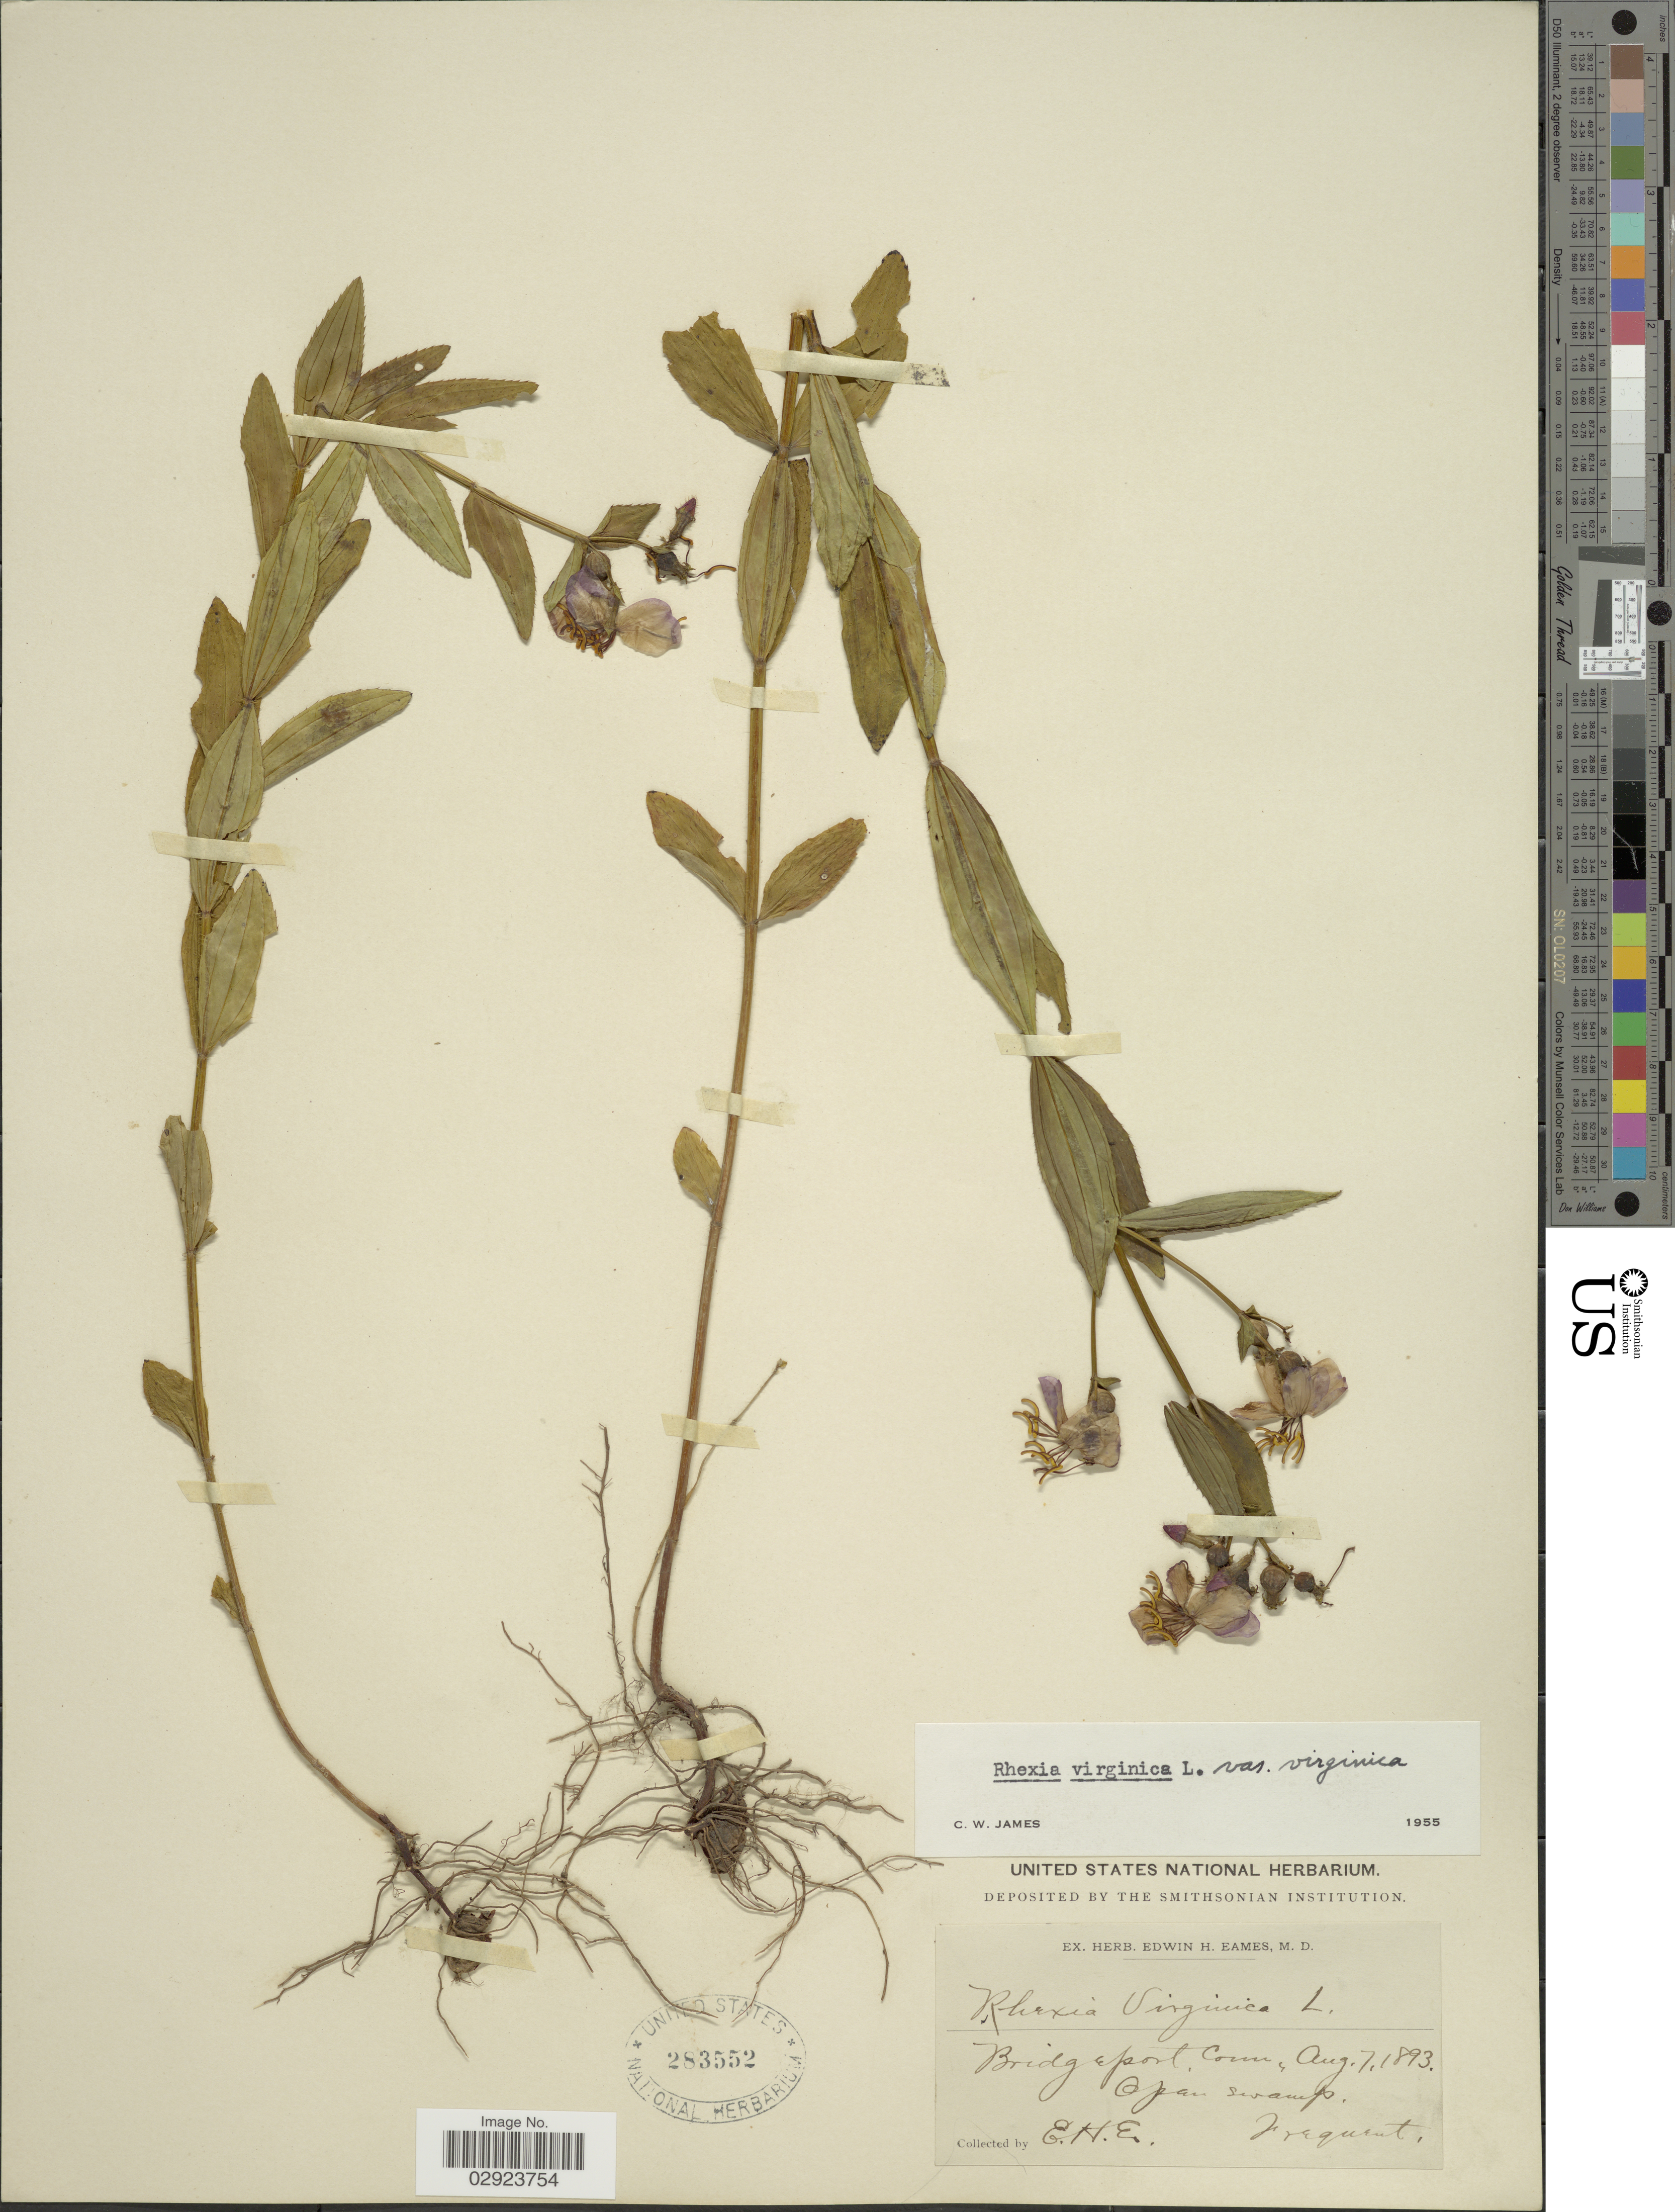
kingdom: Plantae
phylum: Tracheophyta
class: Magnoliopsida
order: Myrtales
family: Melastomataceae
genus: Rhexia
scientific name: Rhexia virginica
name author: L.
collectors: E. H. Eames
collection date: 1893-08-07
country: United States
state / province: Connecticut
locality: Bridgeport, Conn.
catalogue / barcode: US 283552